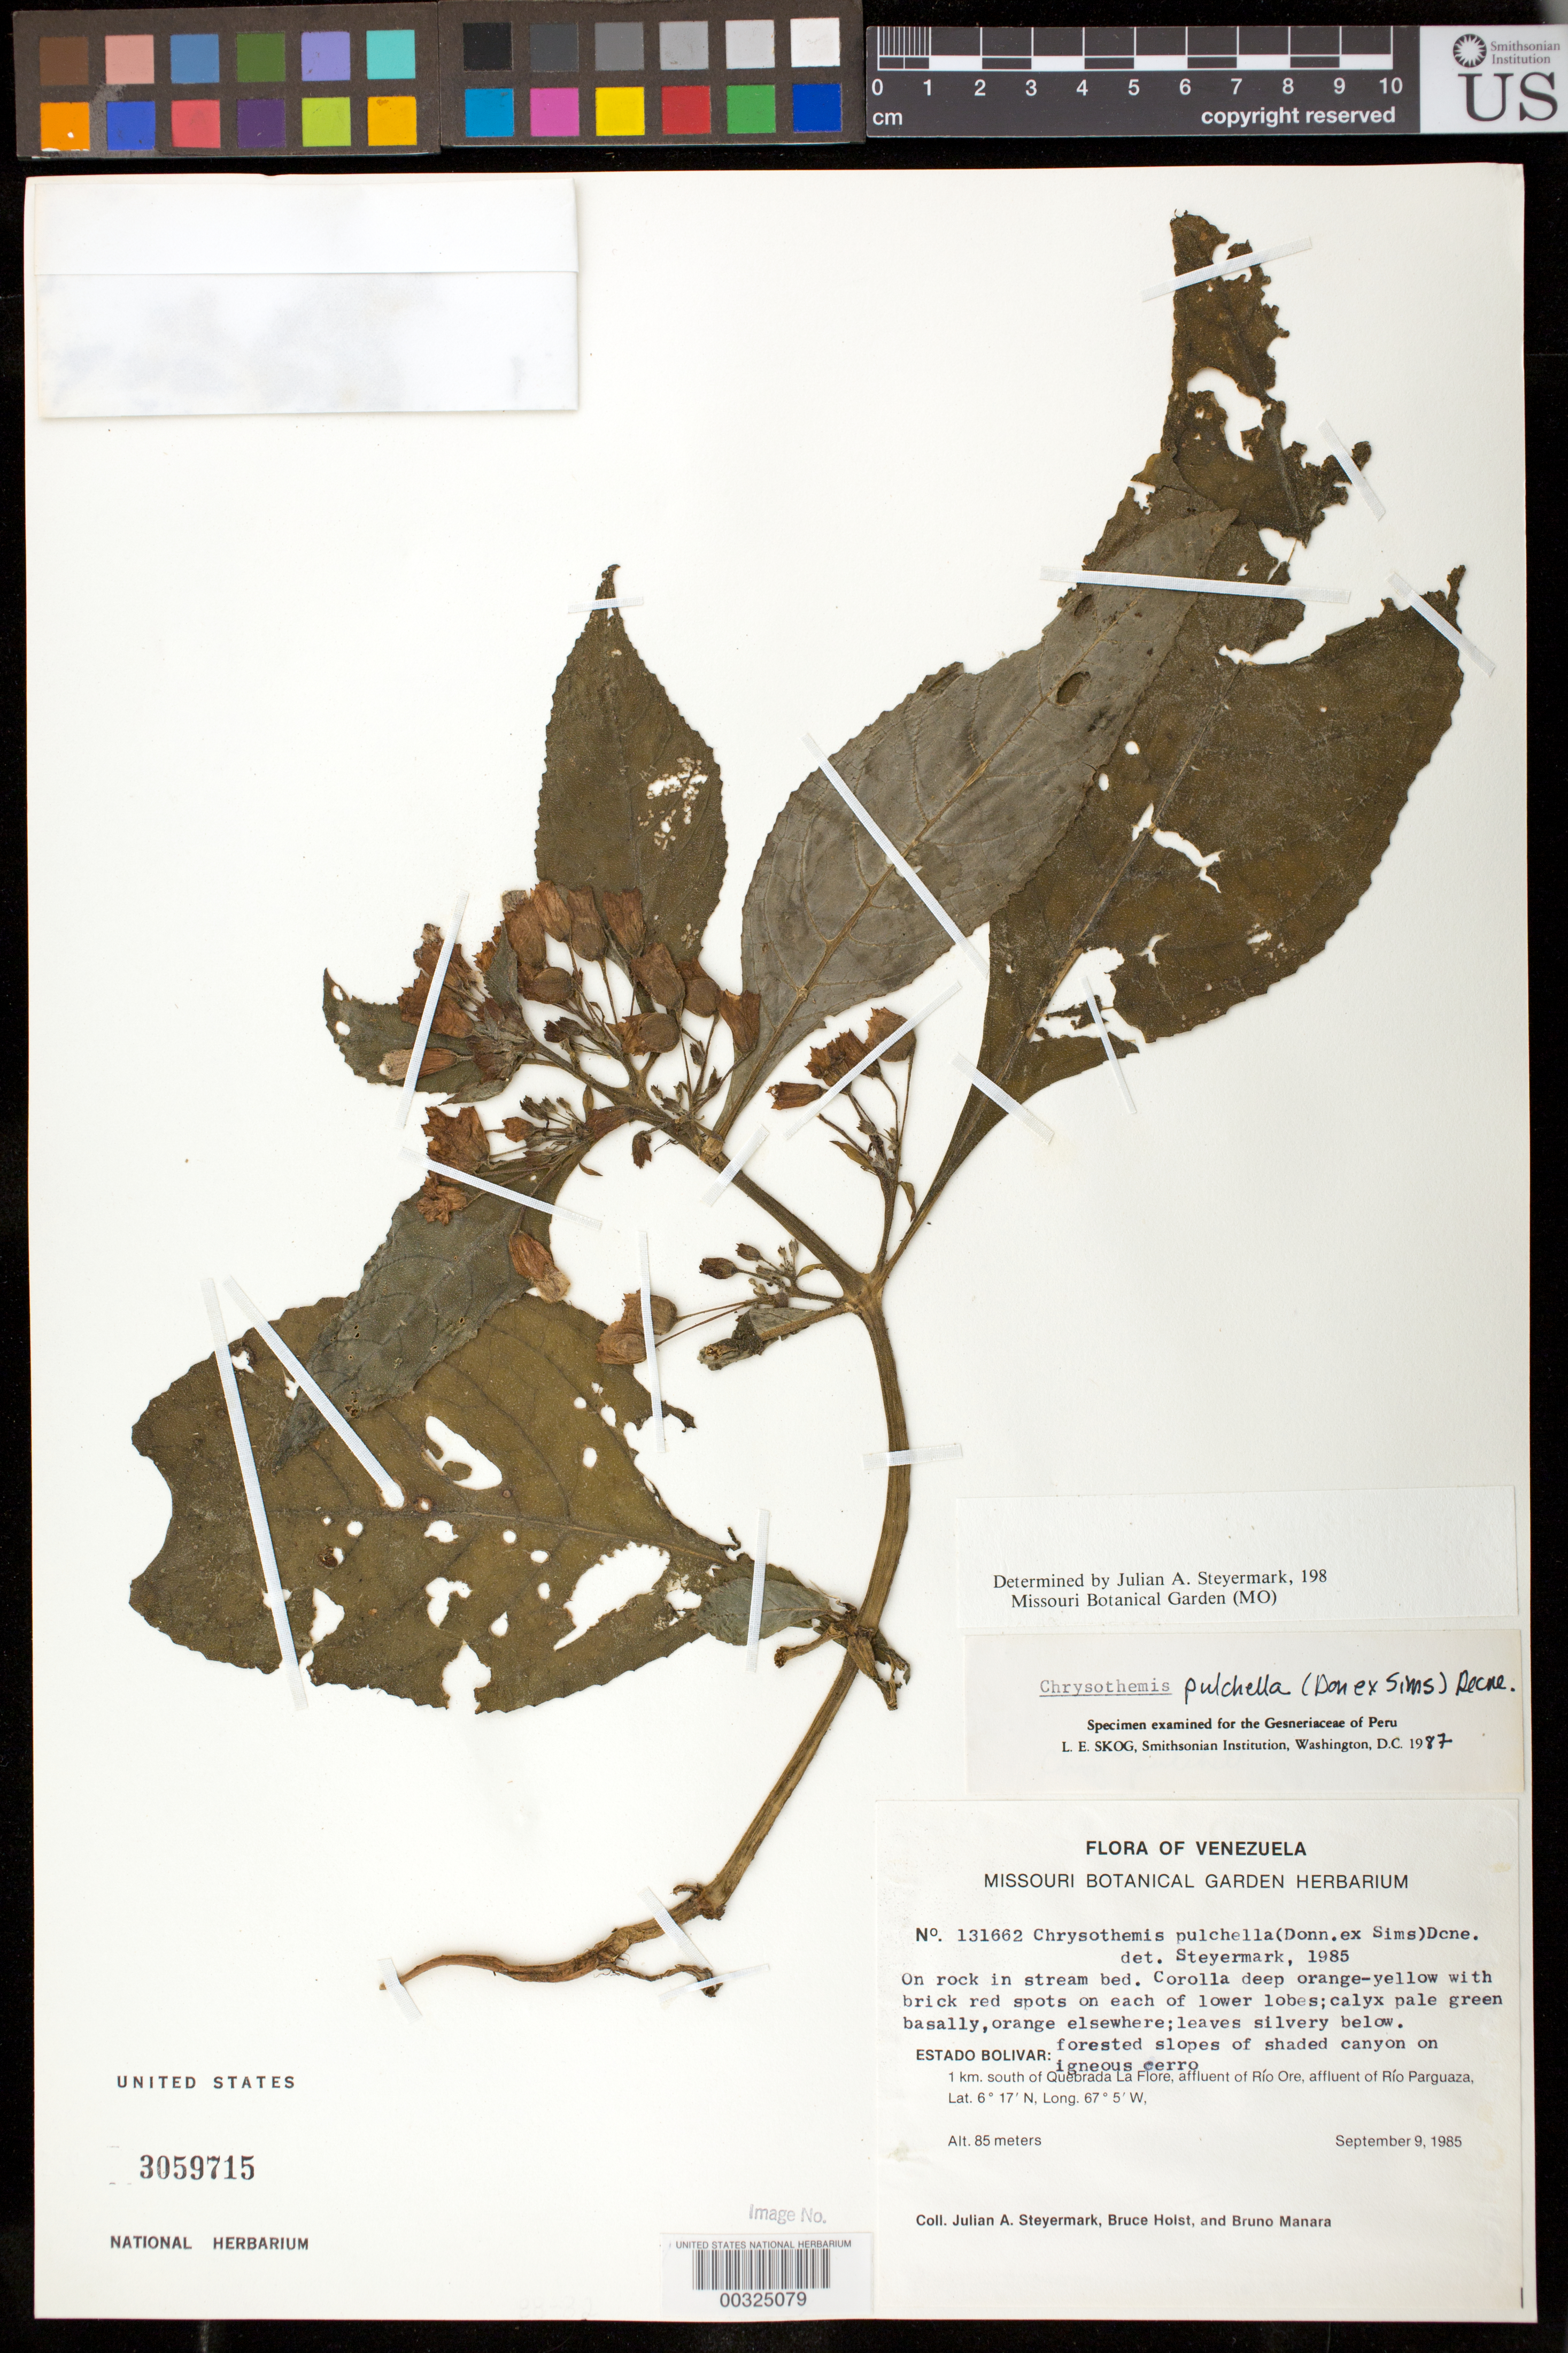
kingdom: Plantae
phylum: Tracheophyta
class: Magnoliopsida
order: Lamiales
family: Gesneriaceae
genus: Chrysothemis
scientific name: Chrysothemis pulchella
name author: (Donn ex Sims) Decne.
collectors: J. Steyermark, B. Holst & B. Manara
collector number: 131662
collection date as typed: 09 Sep 1985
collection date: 1985-09-09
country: Venezuela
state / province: Bolívar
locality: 1 km S of Quebrada La Flore, affluent of Rio Ore, affluent of Rio Parguaza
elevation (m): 85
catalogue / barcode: US 3059715